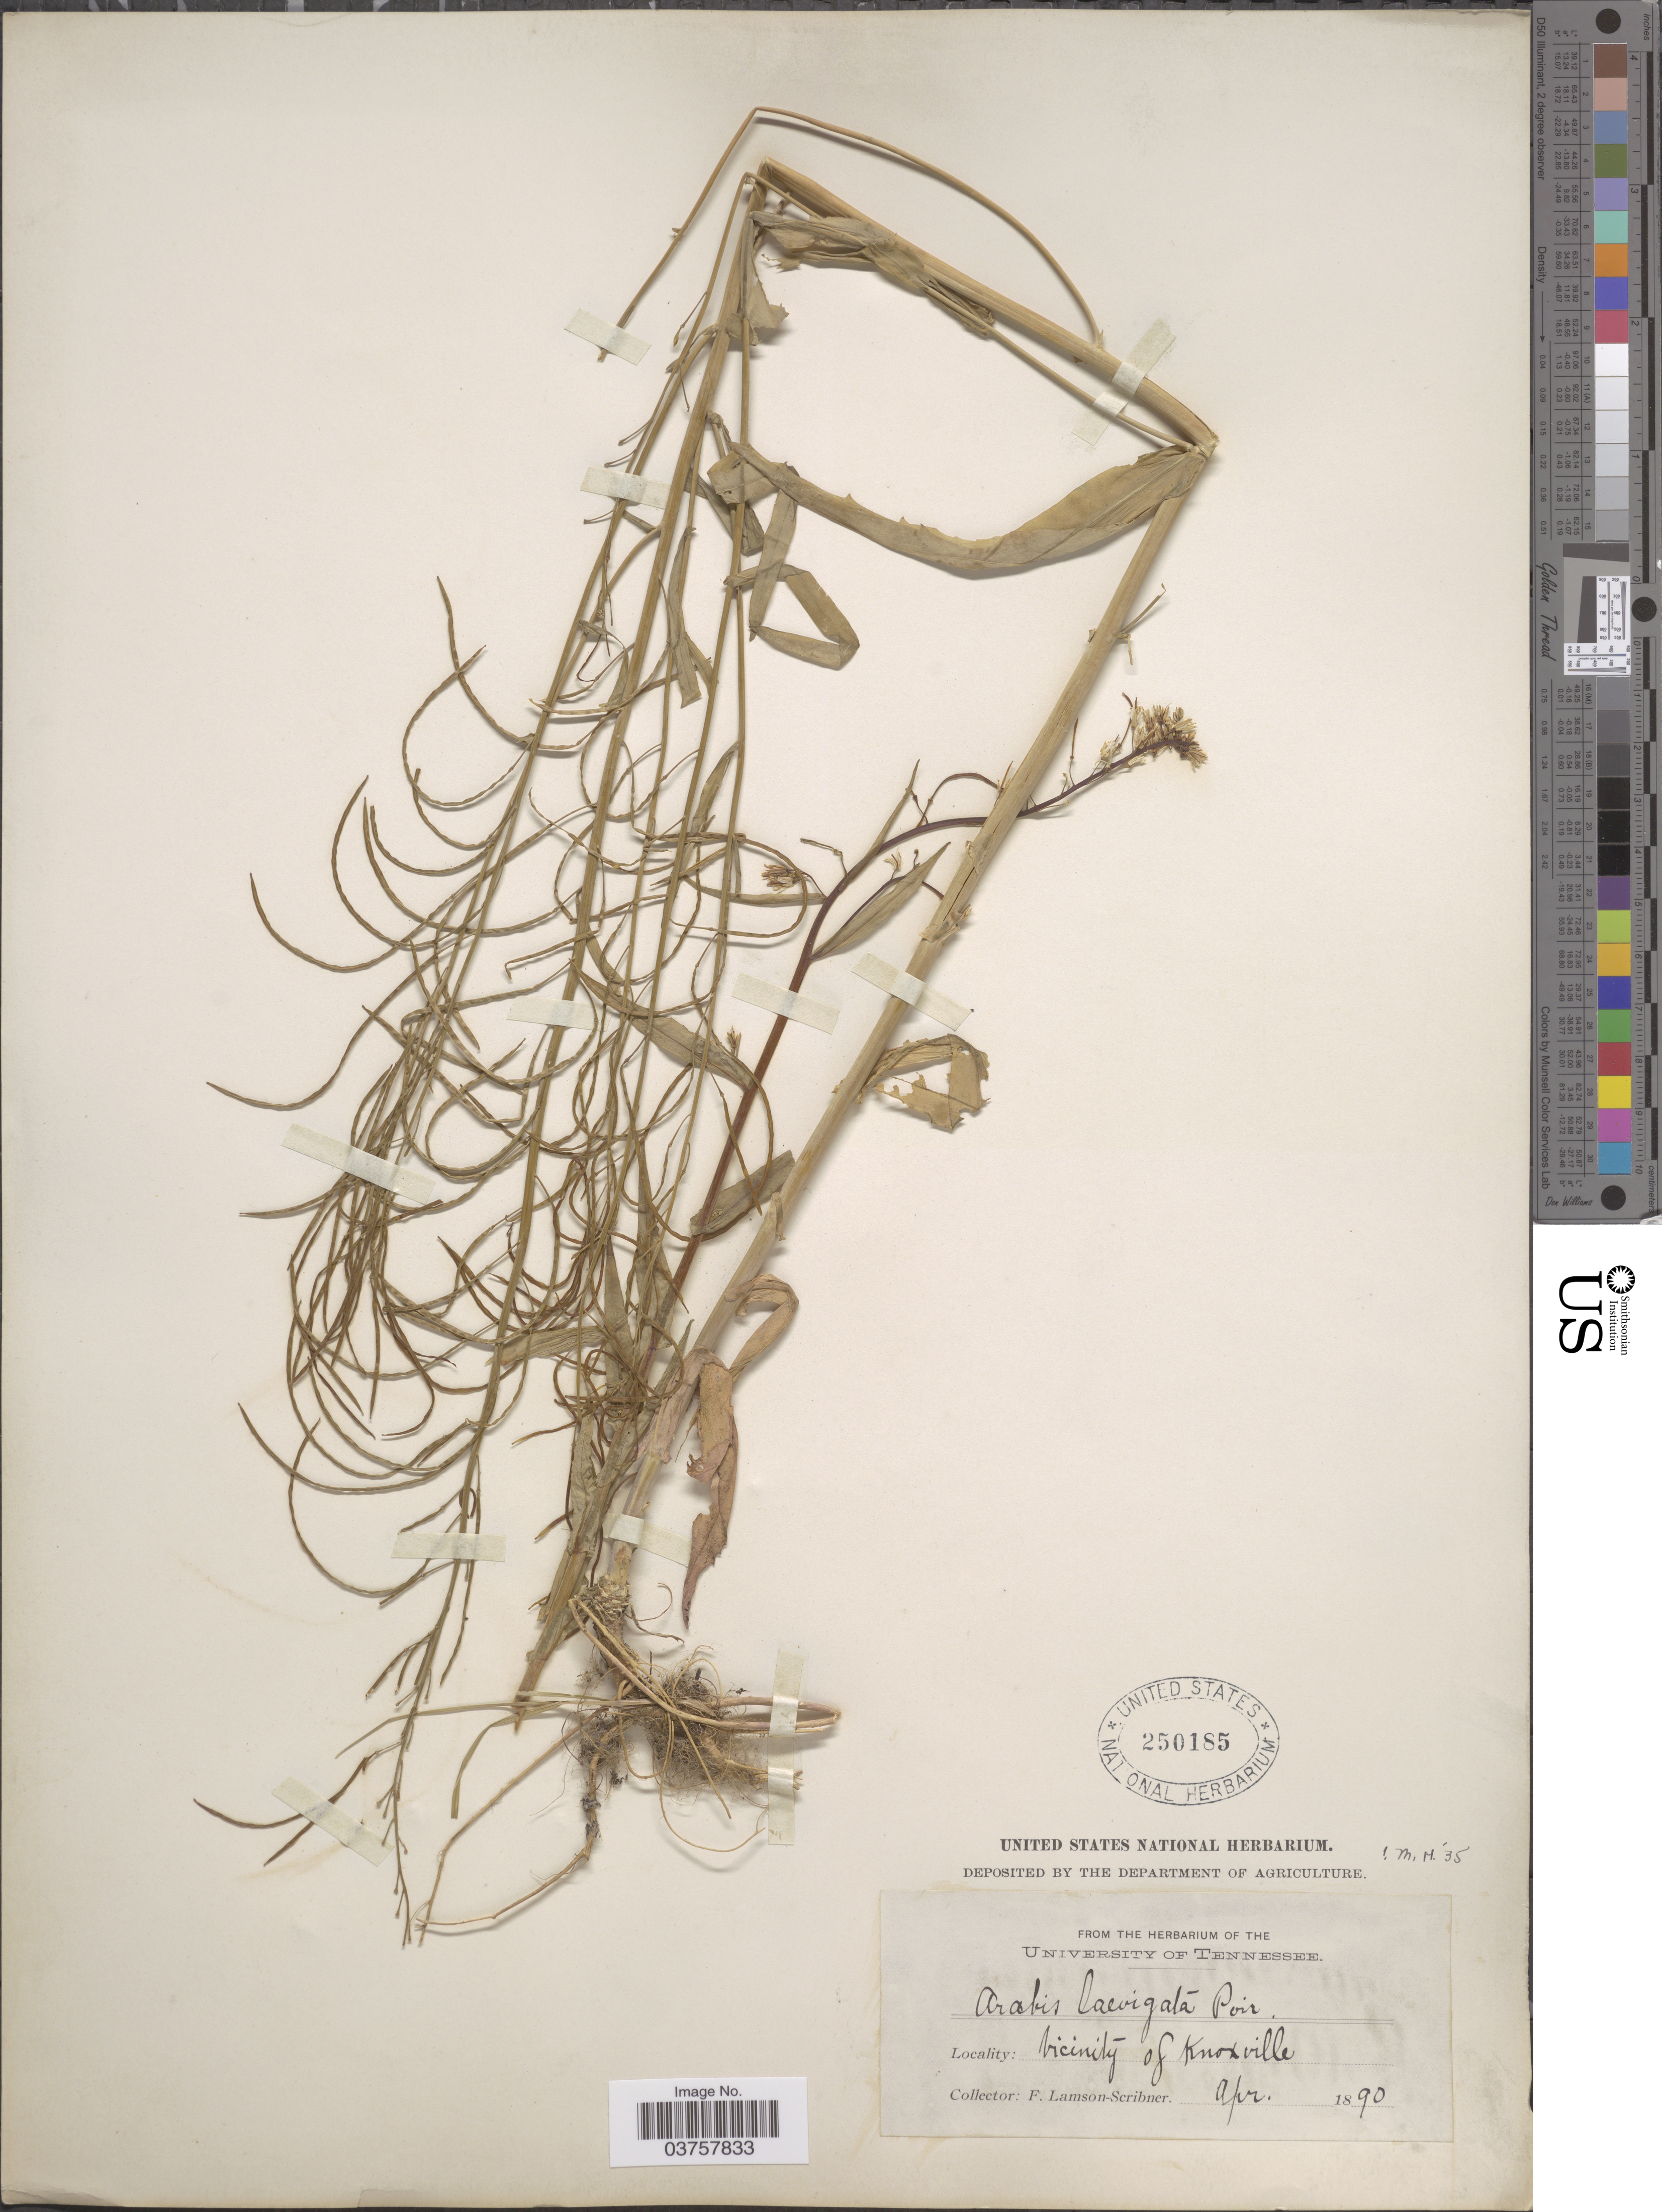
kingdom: Plantae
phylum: Tracheophyta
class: Magnoliopsida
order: Brassicales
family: Brassicaceae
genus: Arabis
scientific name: Arabis laevigata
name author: (Muhl. ex Willd.) Poir.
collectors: F. Lamson-Scribner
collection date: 1890-04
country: United States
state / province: Tennessee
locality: Vicinity of Knoxville.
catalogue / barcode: US 250185